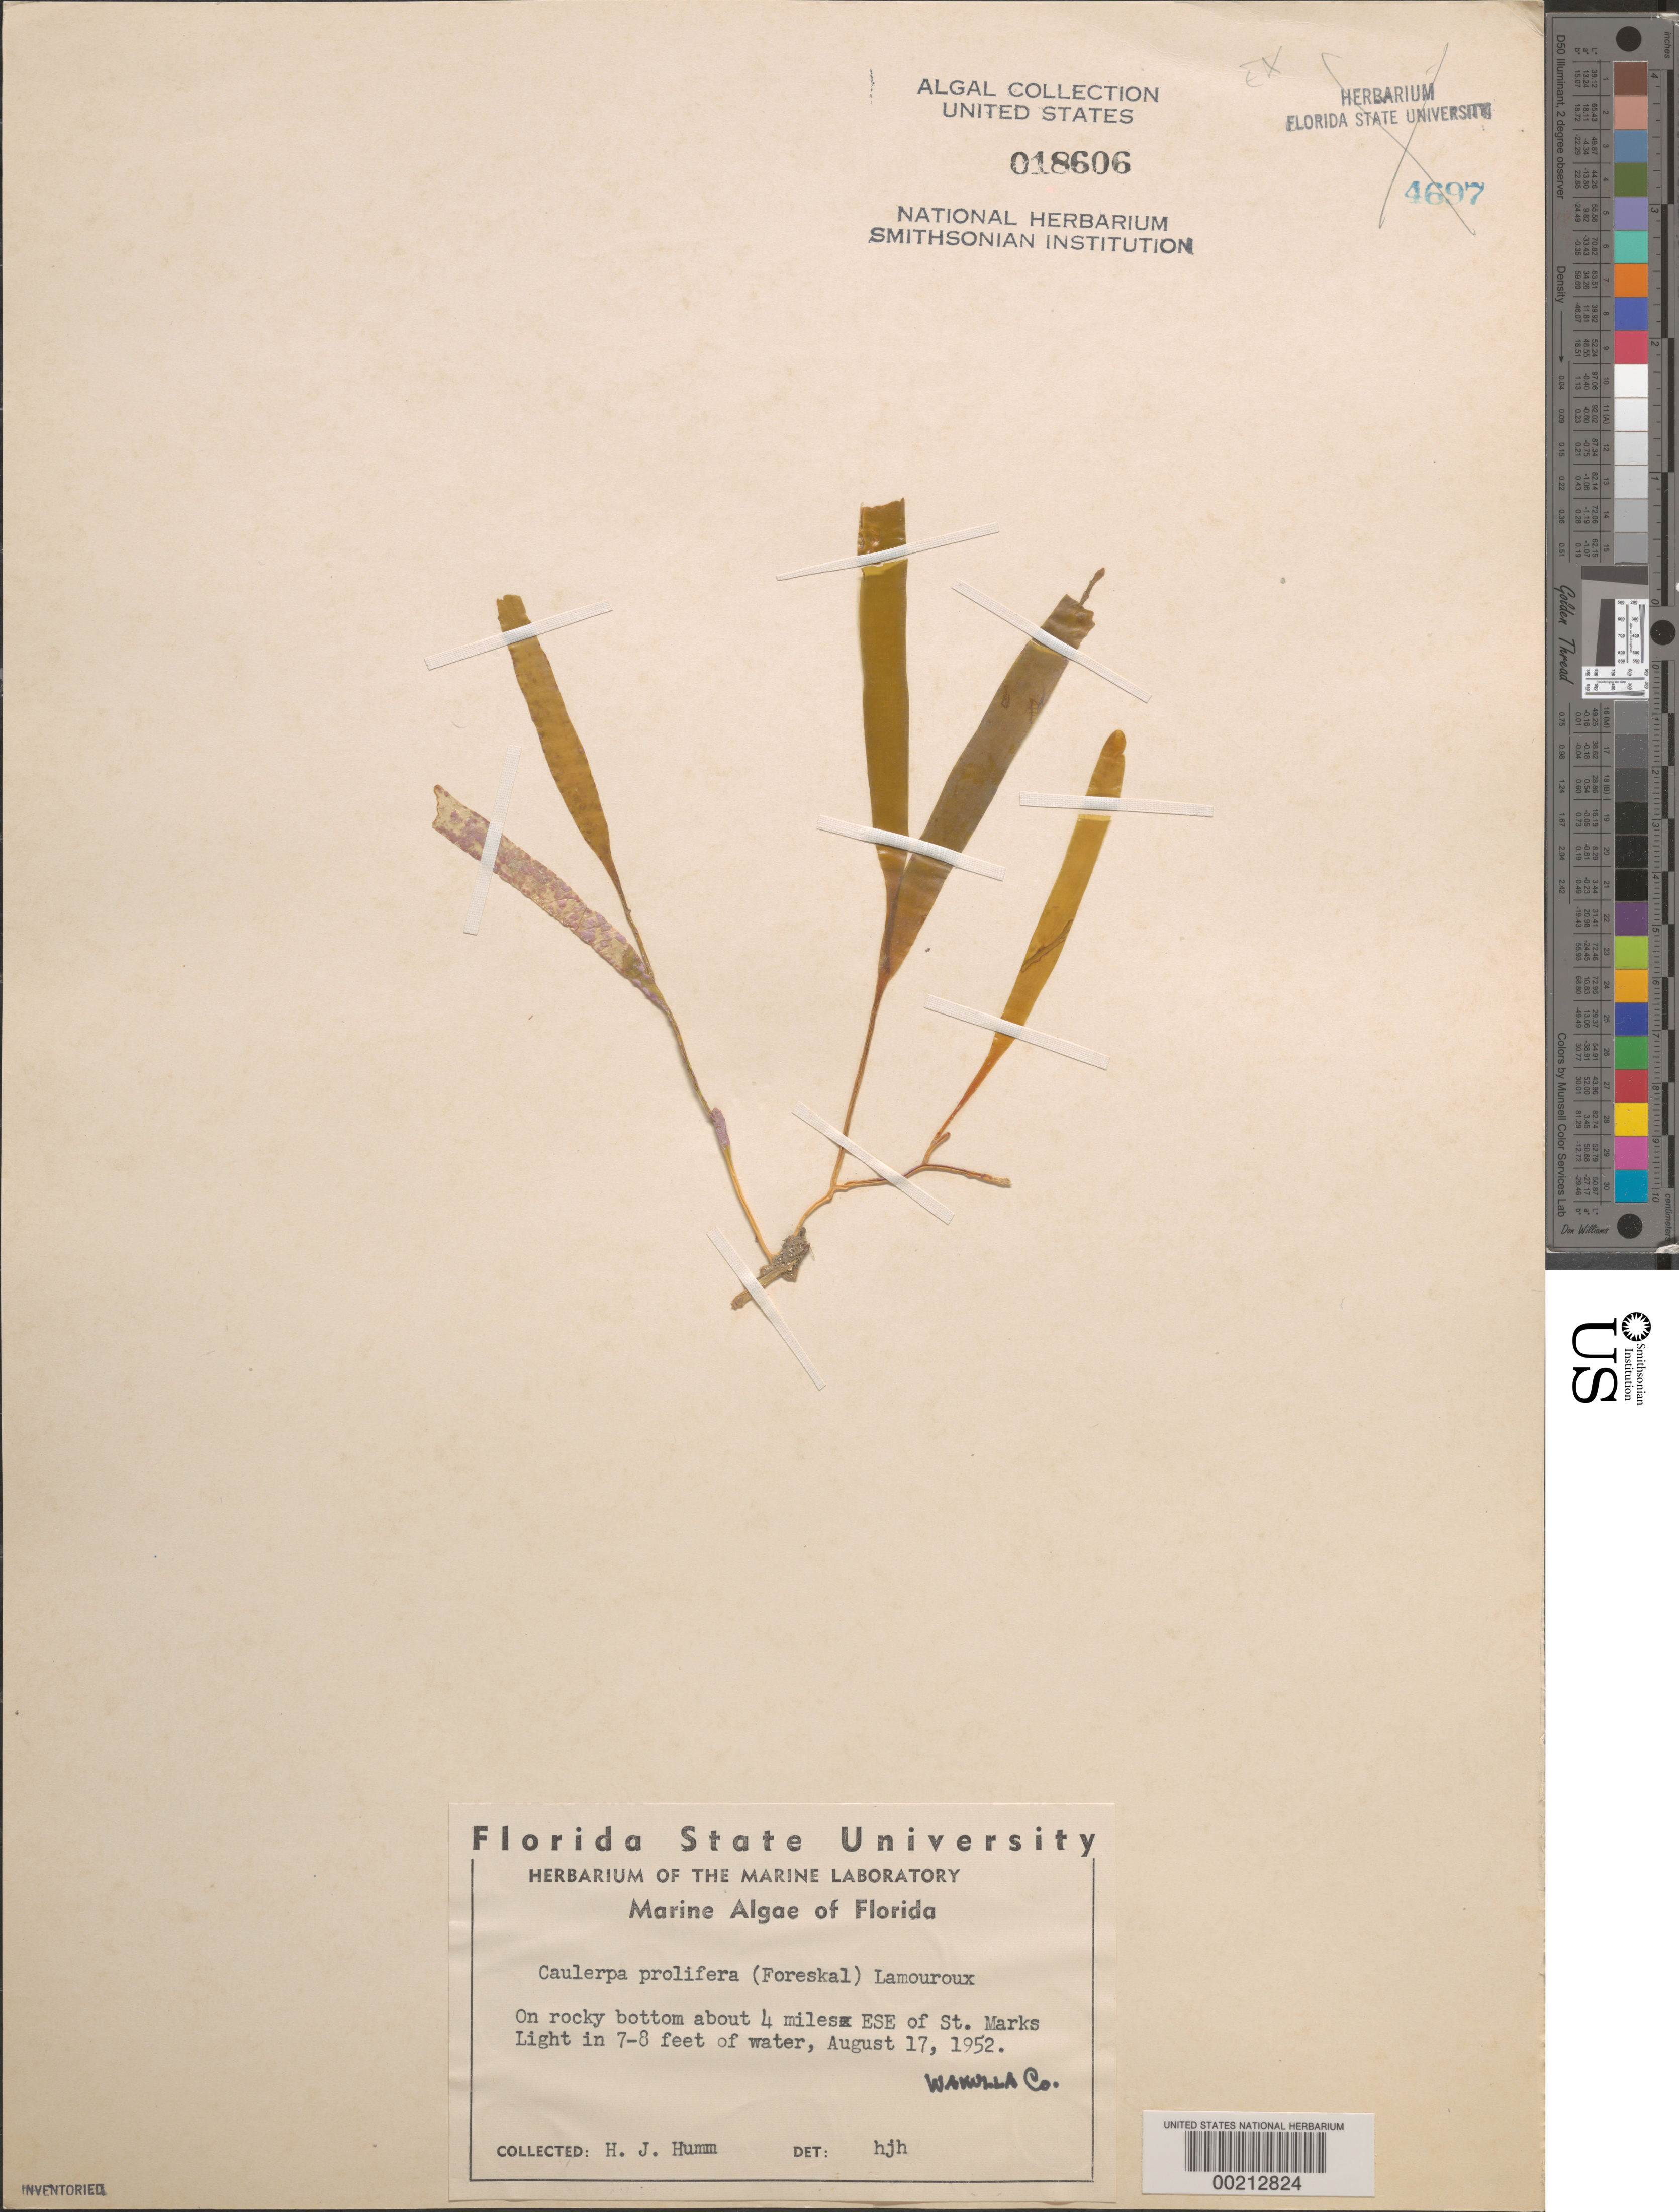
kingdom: Plantae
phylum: Chlorophyta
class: Ulvophyceae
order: Bryopsidales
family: Caulerpaceae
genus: Caulerpa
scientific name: Caulerpa prolifera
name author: (Forssk.) J.V.Lamouroux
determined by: Humm, Harold J.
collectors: H. J. Humm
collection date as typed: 17 Aug 1952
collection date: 1952-08-17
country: United States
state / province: Florida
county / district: Wakulla County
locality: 4 miles east southeast of St. Marks Light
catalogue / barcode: US 18606